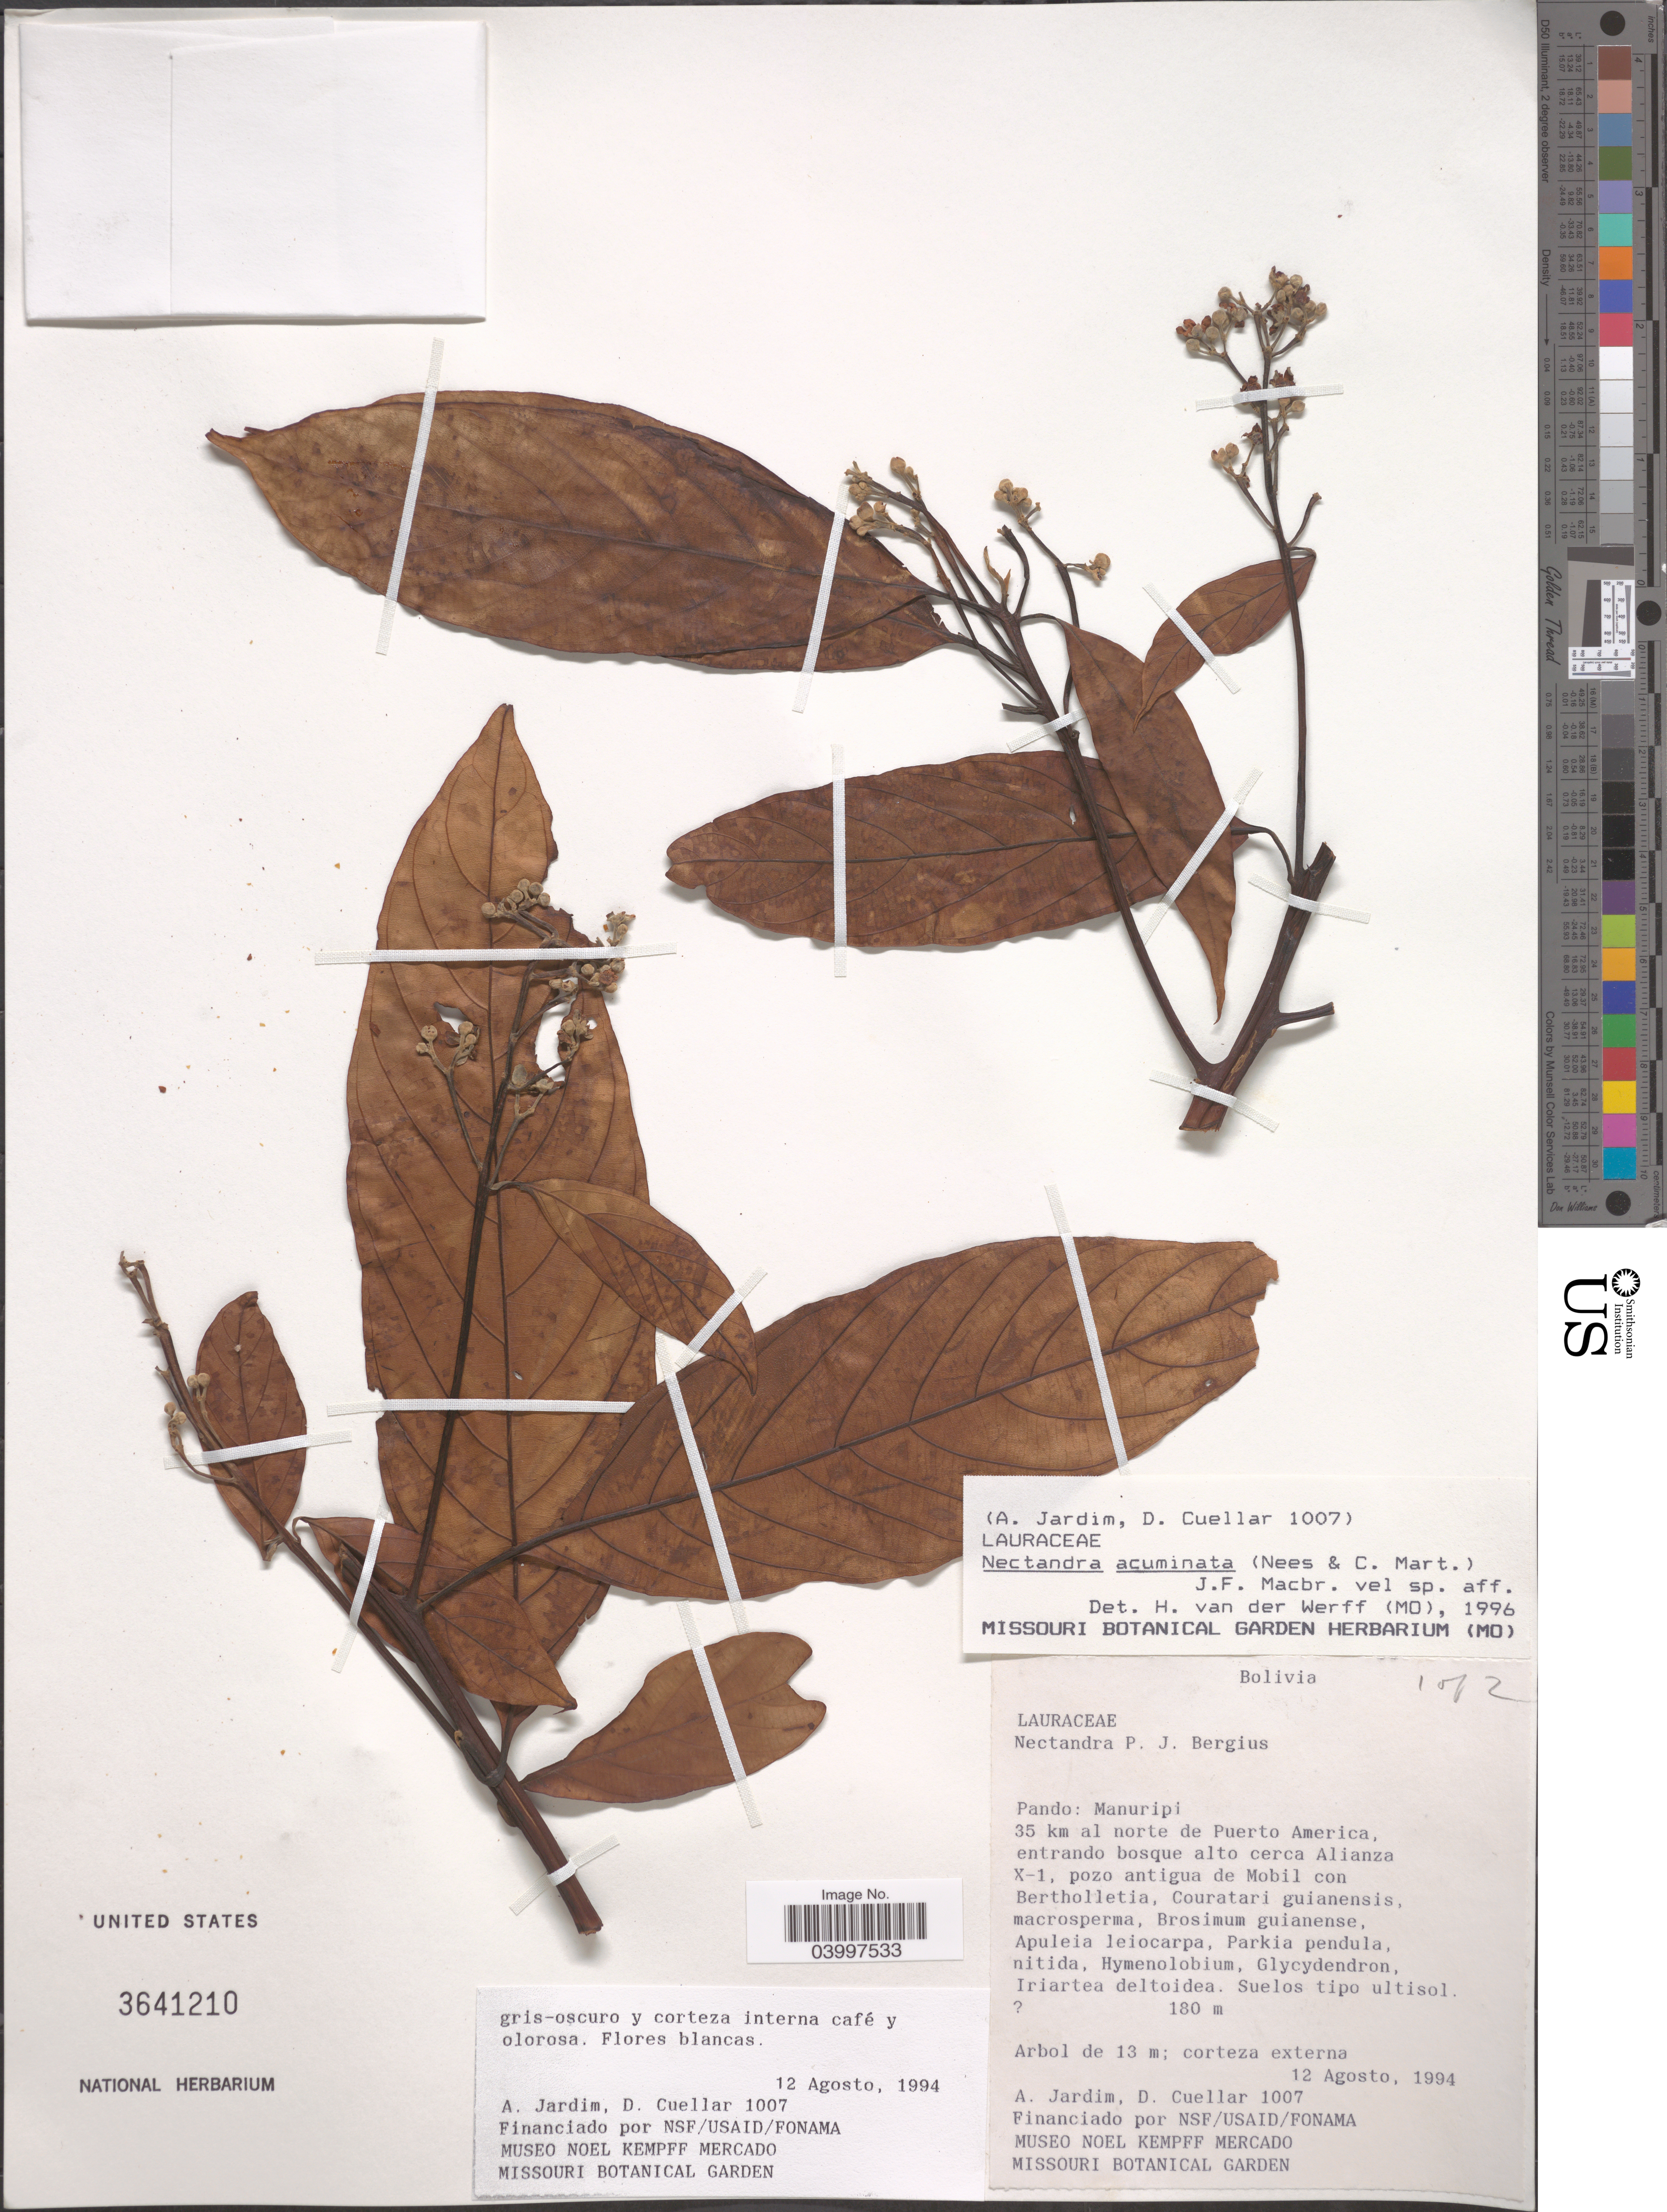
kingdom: Plantae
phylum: Tracheophyta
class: Magnoliopsida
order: Laurales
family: Lauraceae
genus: Nectandra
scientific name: Nectandra acuminata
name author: (Nees & C. Mart.) J.F. Macbr.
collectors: A. Jardim & D. Cuellar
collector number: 1007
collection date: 1994-08-12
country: Bolivia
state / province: Pando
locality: Manuripi. 35 km al norte de Puerto America.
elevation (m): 180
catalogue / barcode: US 3641210